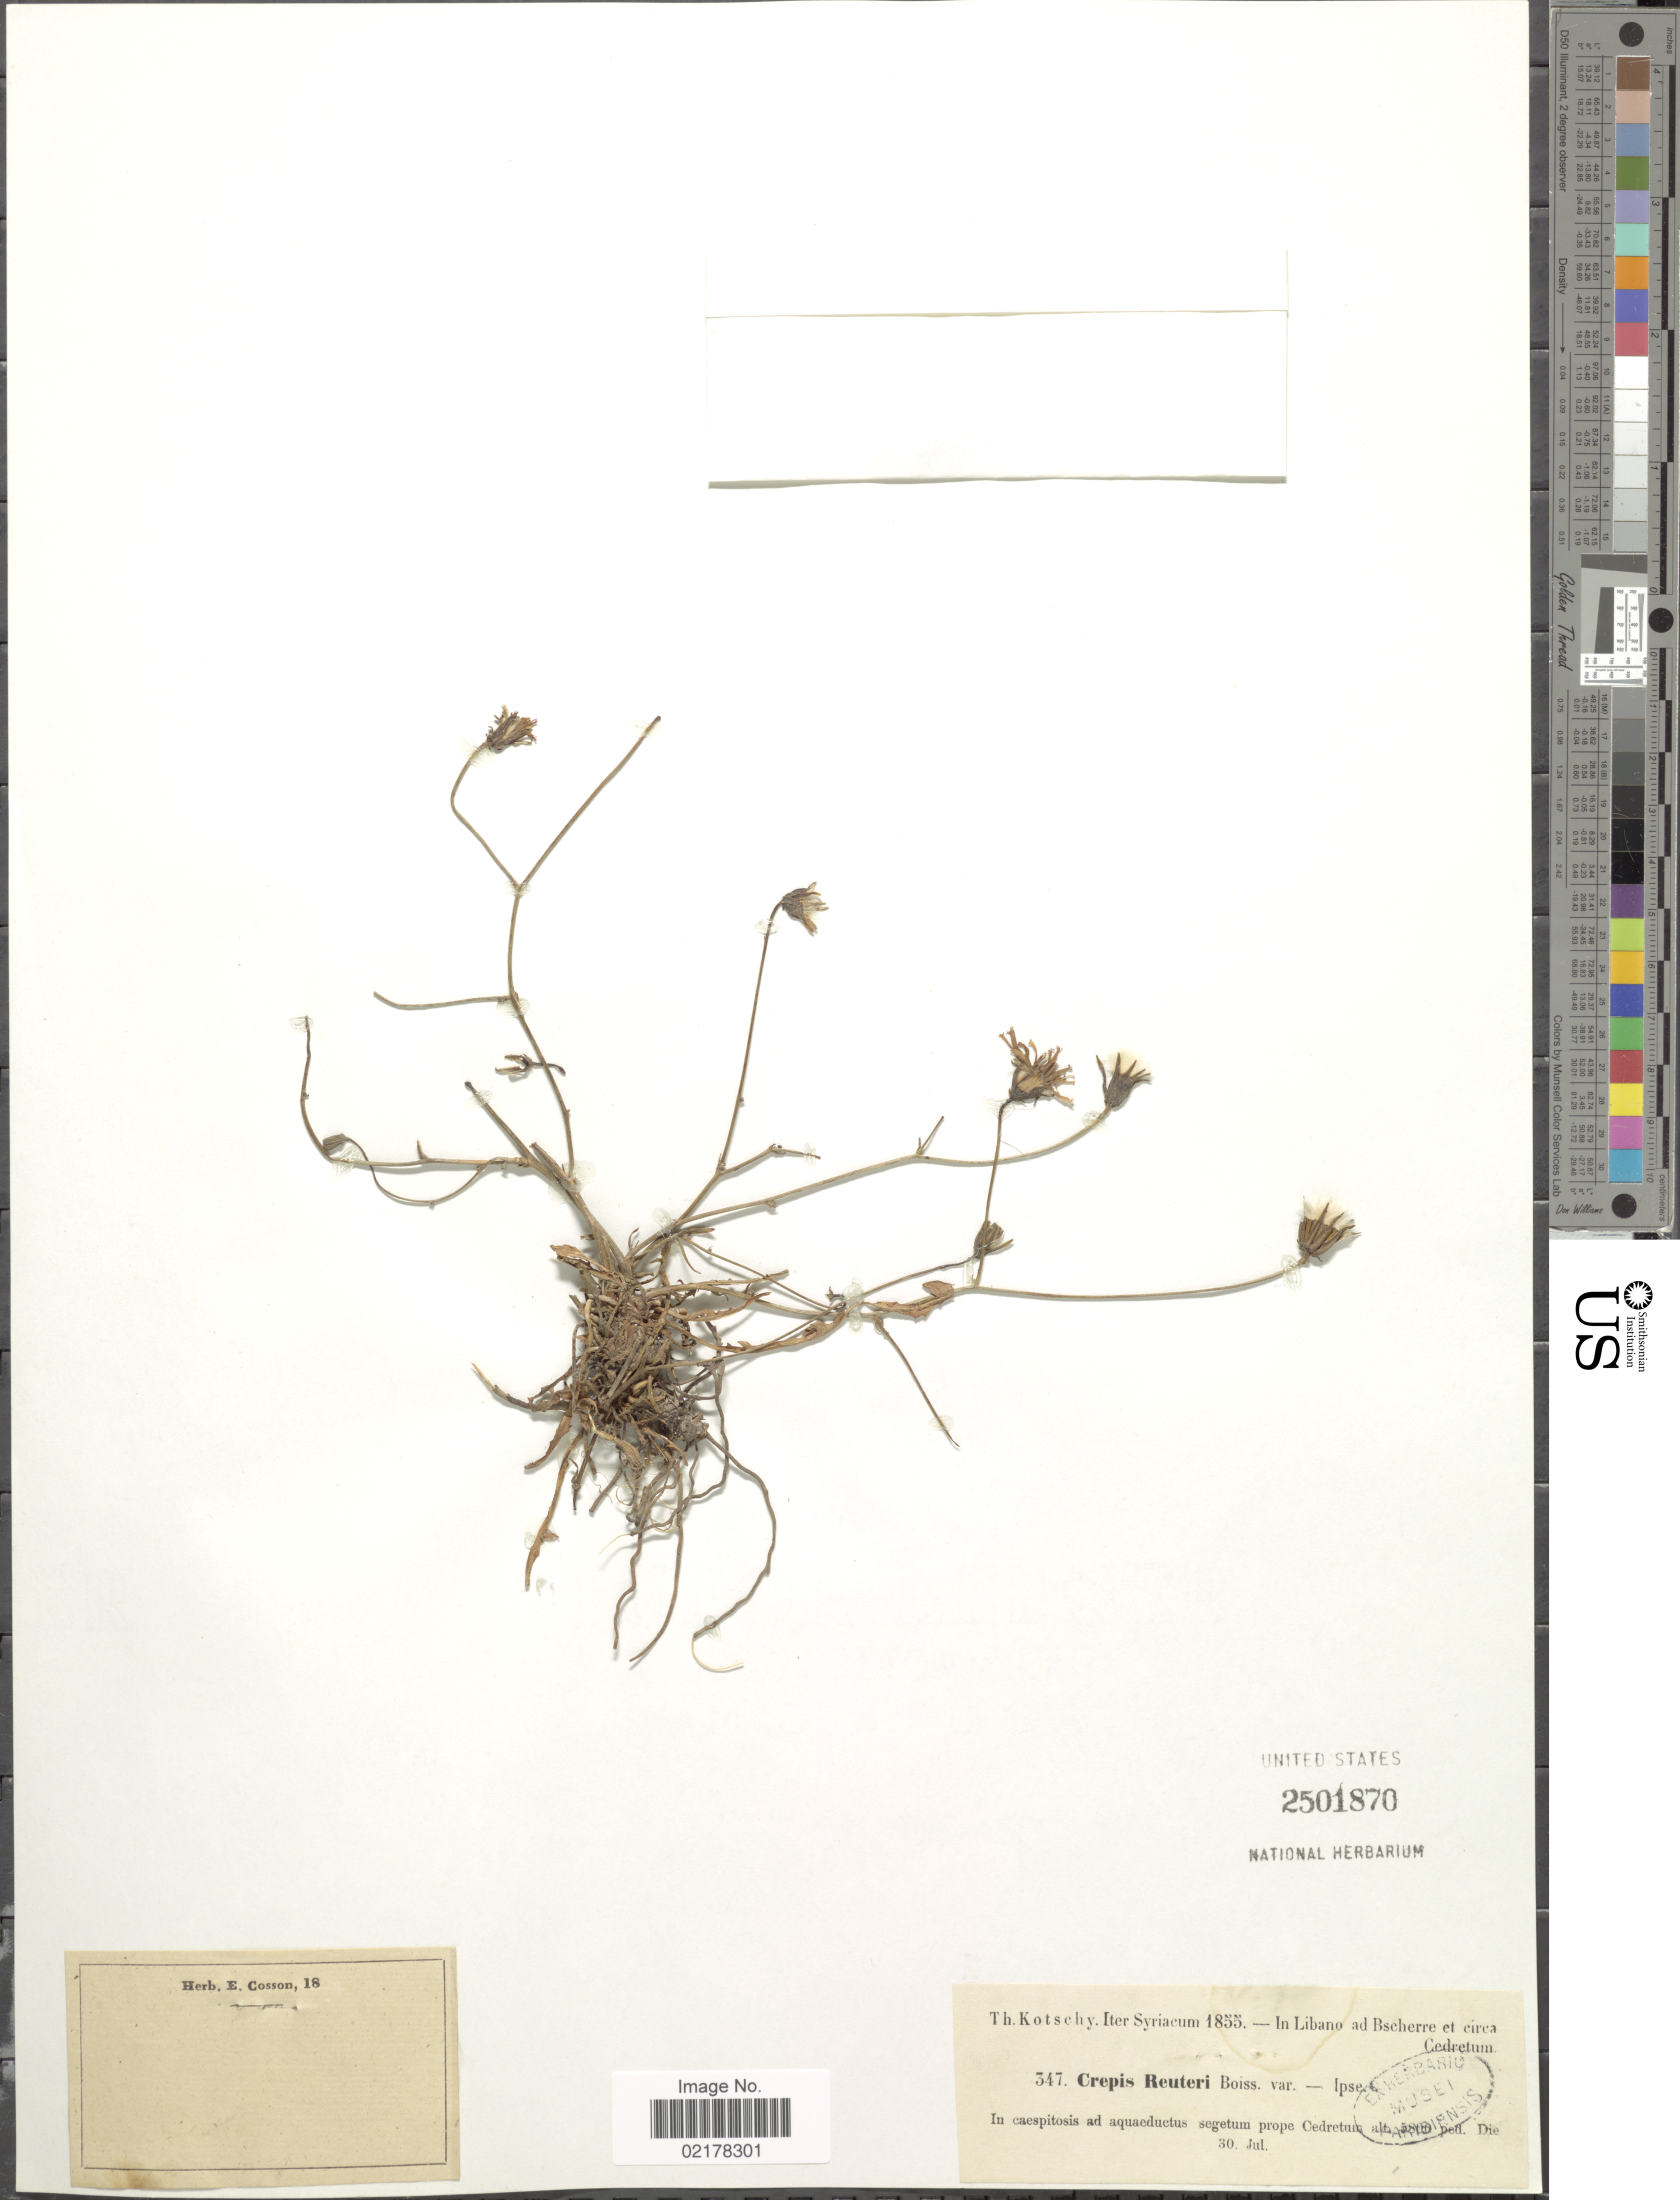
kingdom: Plantae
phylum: Tracheophyta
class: Magnoliopsida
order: Asterales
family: Asteraceae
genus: Crepis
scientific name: Crepis reuteriana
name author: Boiss. & Heldr.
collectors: K. G. Kotschy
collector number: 347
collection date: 1855-07-30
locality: In caespitosis ad aquaductus segetum prope Cedretum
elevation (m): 177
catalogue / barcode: US 2501870